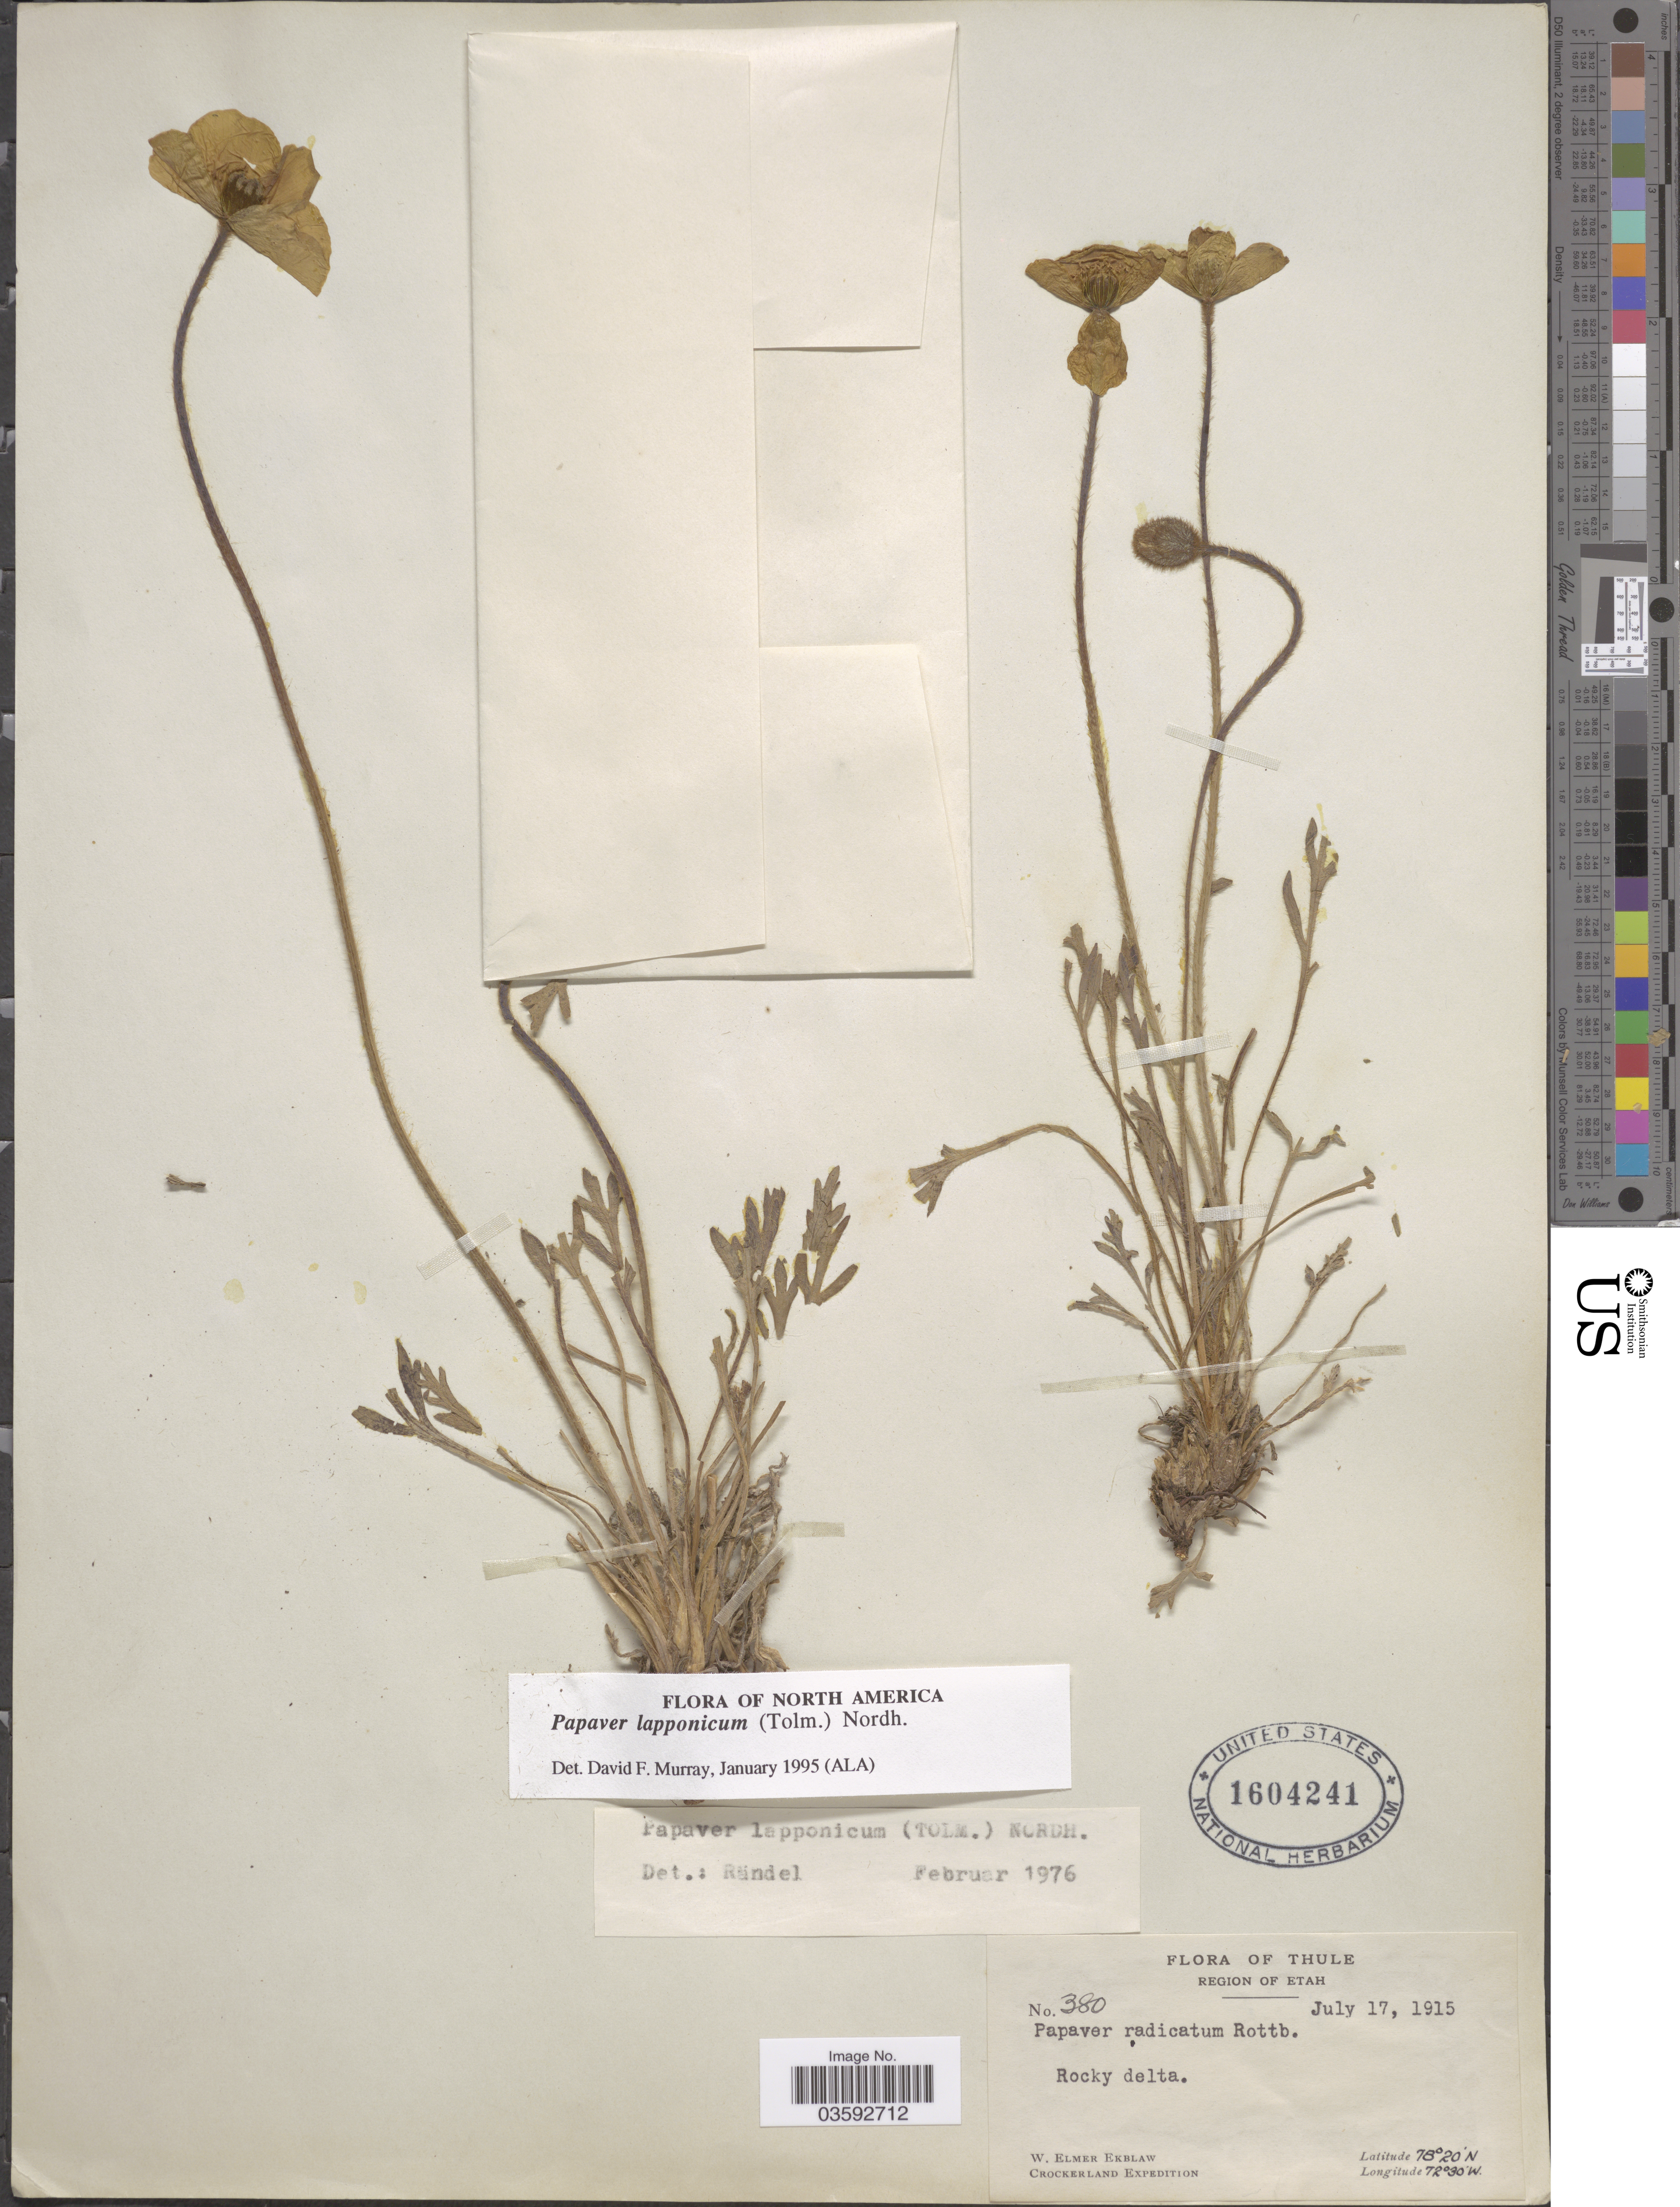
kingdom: Plantae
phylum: Tracheophyta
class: Magnoliopsida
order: Ranunculales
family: Papaveraceae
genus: Papaver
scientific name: Papaver lapponicum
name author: (Tolm.) Nordh.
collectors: W. Ekblaw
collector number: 380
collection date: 1915-07-17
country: Greenland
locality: Thule. Region of Etah. Rocky delta.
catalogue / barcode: US 1604241